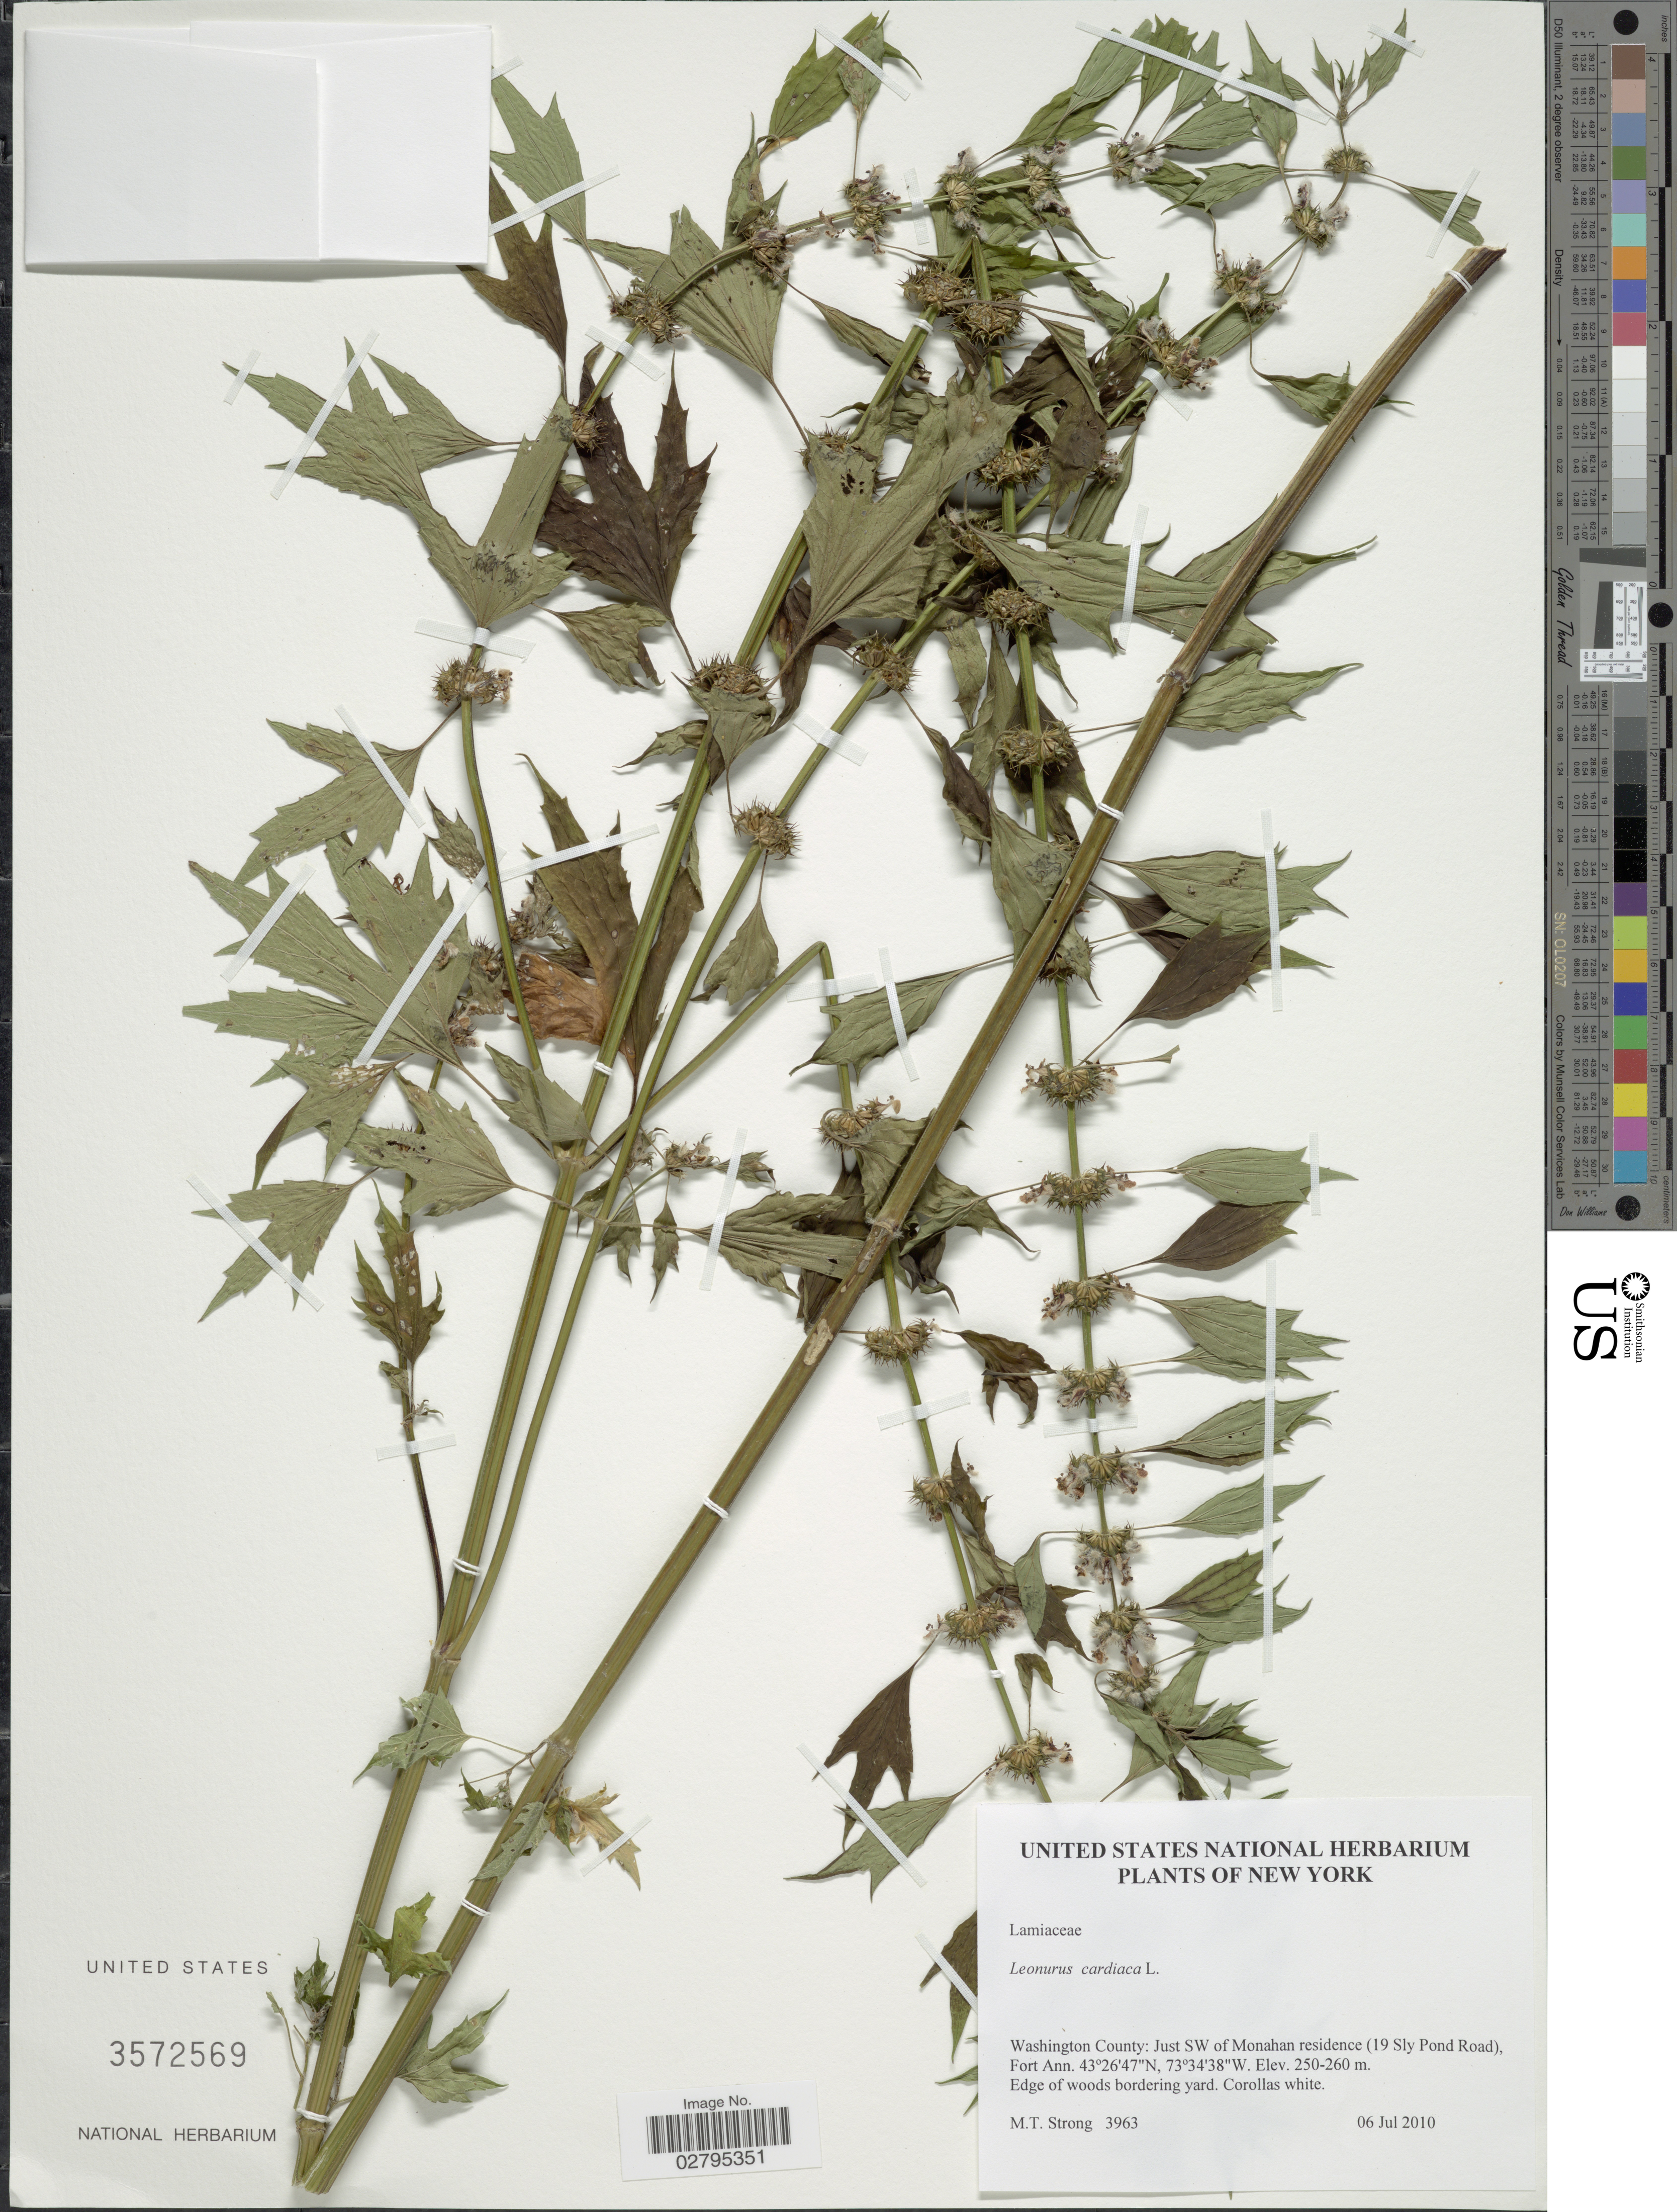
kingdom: Plantae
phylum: Tracheophyta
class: Magnoliopsida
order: Lamiales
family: Lamiaceae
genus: Leonurus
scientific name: Leonurus cardiaca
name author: L.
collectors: M. T. Strong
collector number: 3963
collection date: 2010-07-06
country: United States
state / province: New York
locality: Washington County: Just SW of Monahan residence (19 Sly Pond Road), Fort Ann.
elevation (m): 250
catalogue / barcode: US 3572569